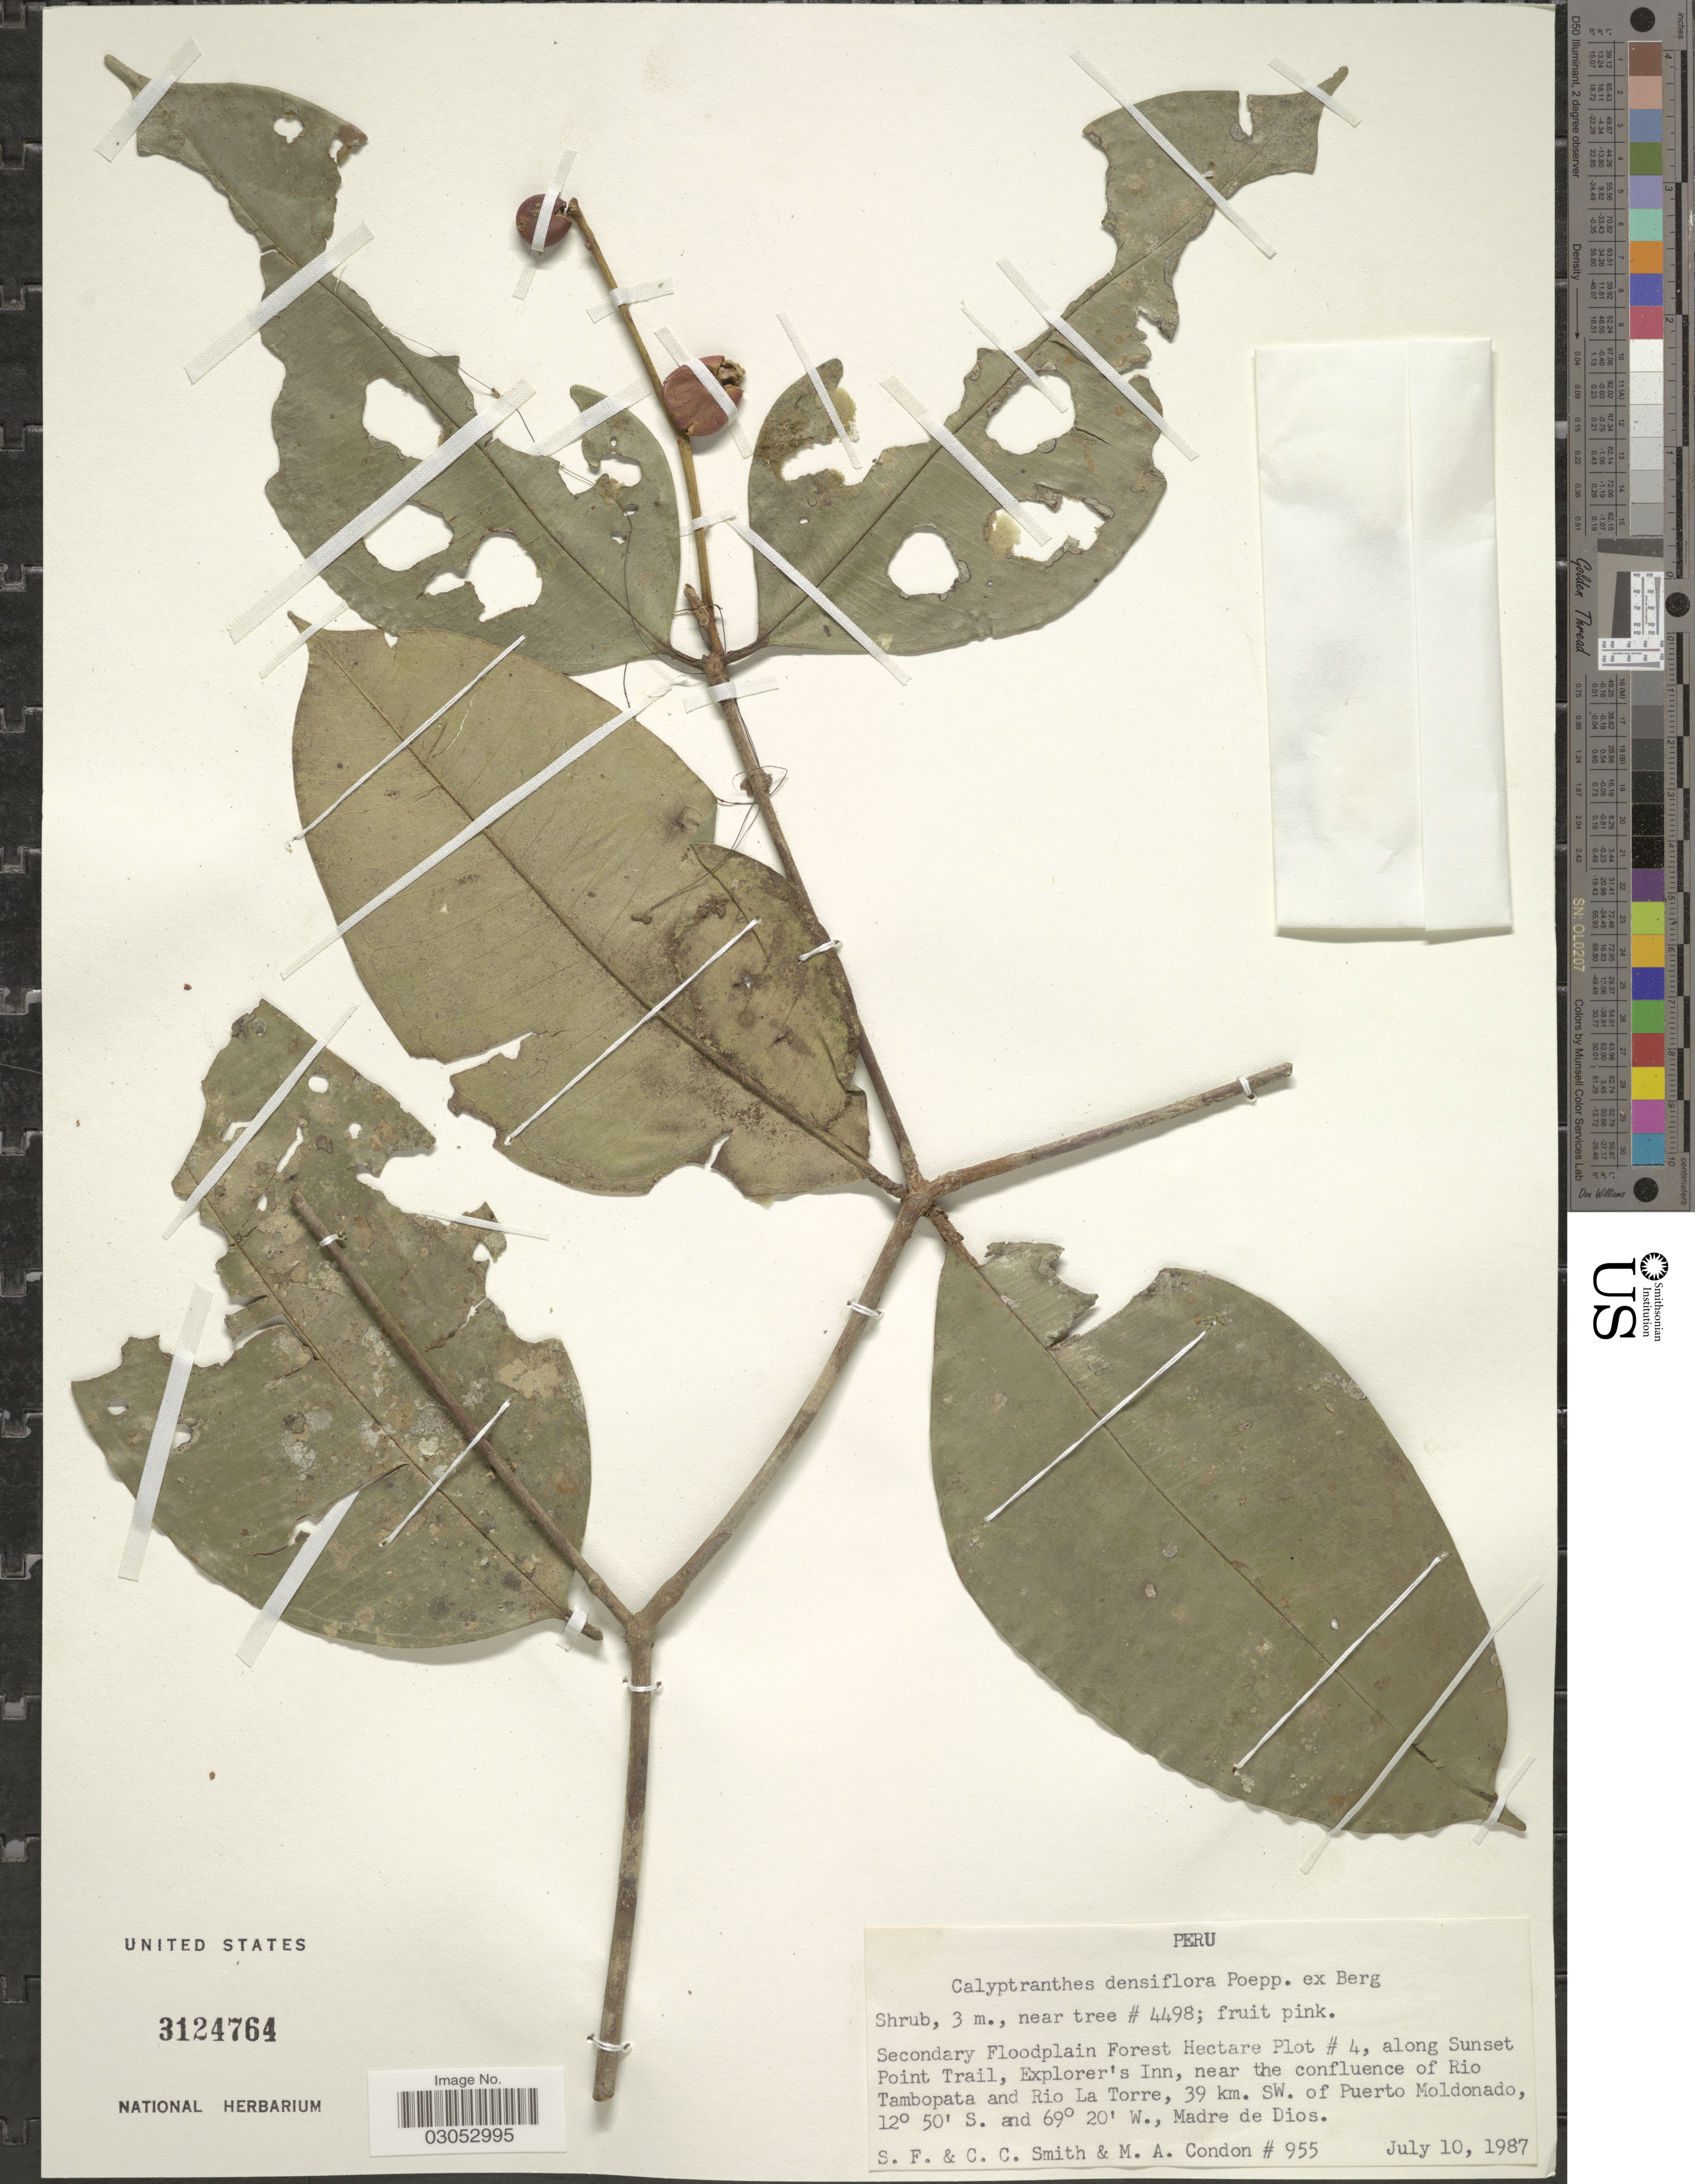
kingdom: Plantae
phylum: Tracheophyta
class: Magnoliopsida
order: Myrtales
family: Myrtaceae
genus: Myrcia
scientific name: Myrcia densiflora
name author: (Poepp. ex O. Berg) A.R. Lourenço & E. Lucas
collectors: S.F. Smith, C. C. Smith & M. Condon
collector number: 955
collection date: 1987-07-10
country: Peru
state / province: Madre de Dios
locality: Secondary Floodplain Forest Hectare Plot #4, along Sunset Point Trail, Explorer's Inn, near the confluence of Rio Tambopata and Rio La Torre, 39 km. SW. of Puerto Moldonado.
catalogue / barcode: US 3124764